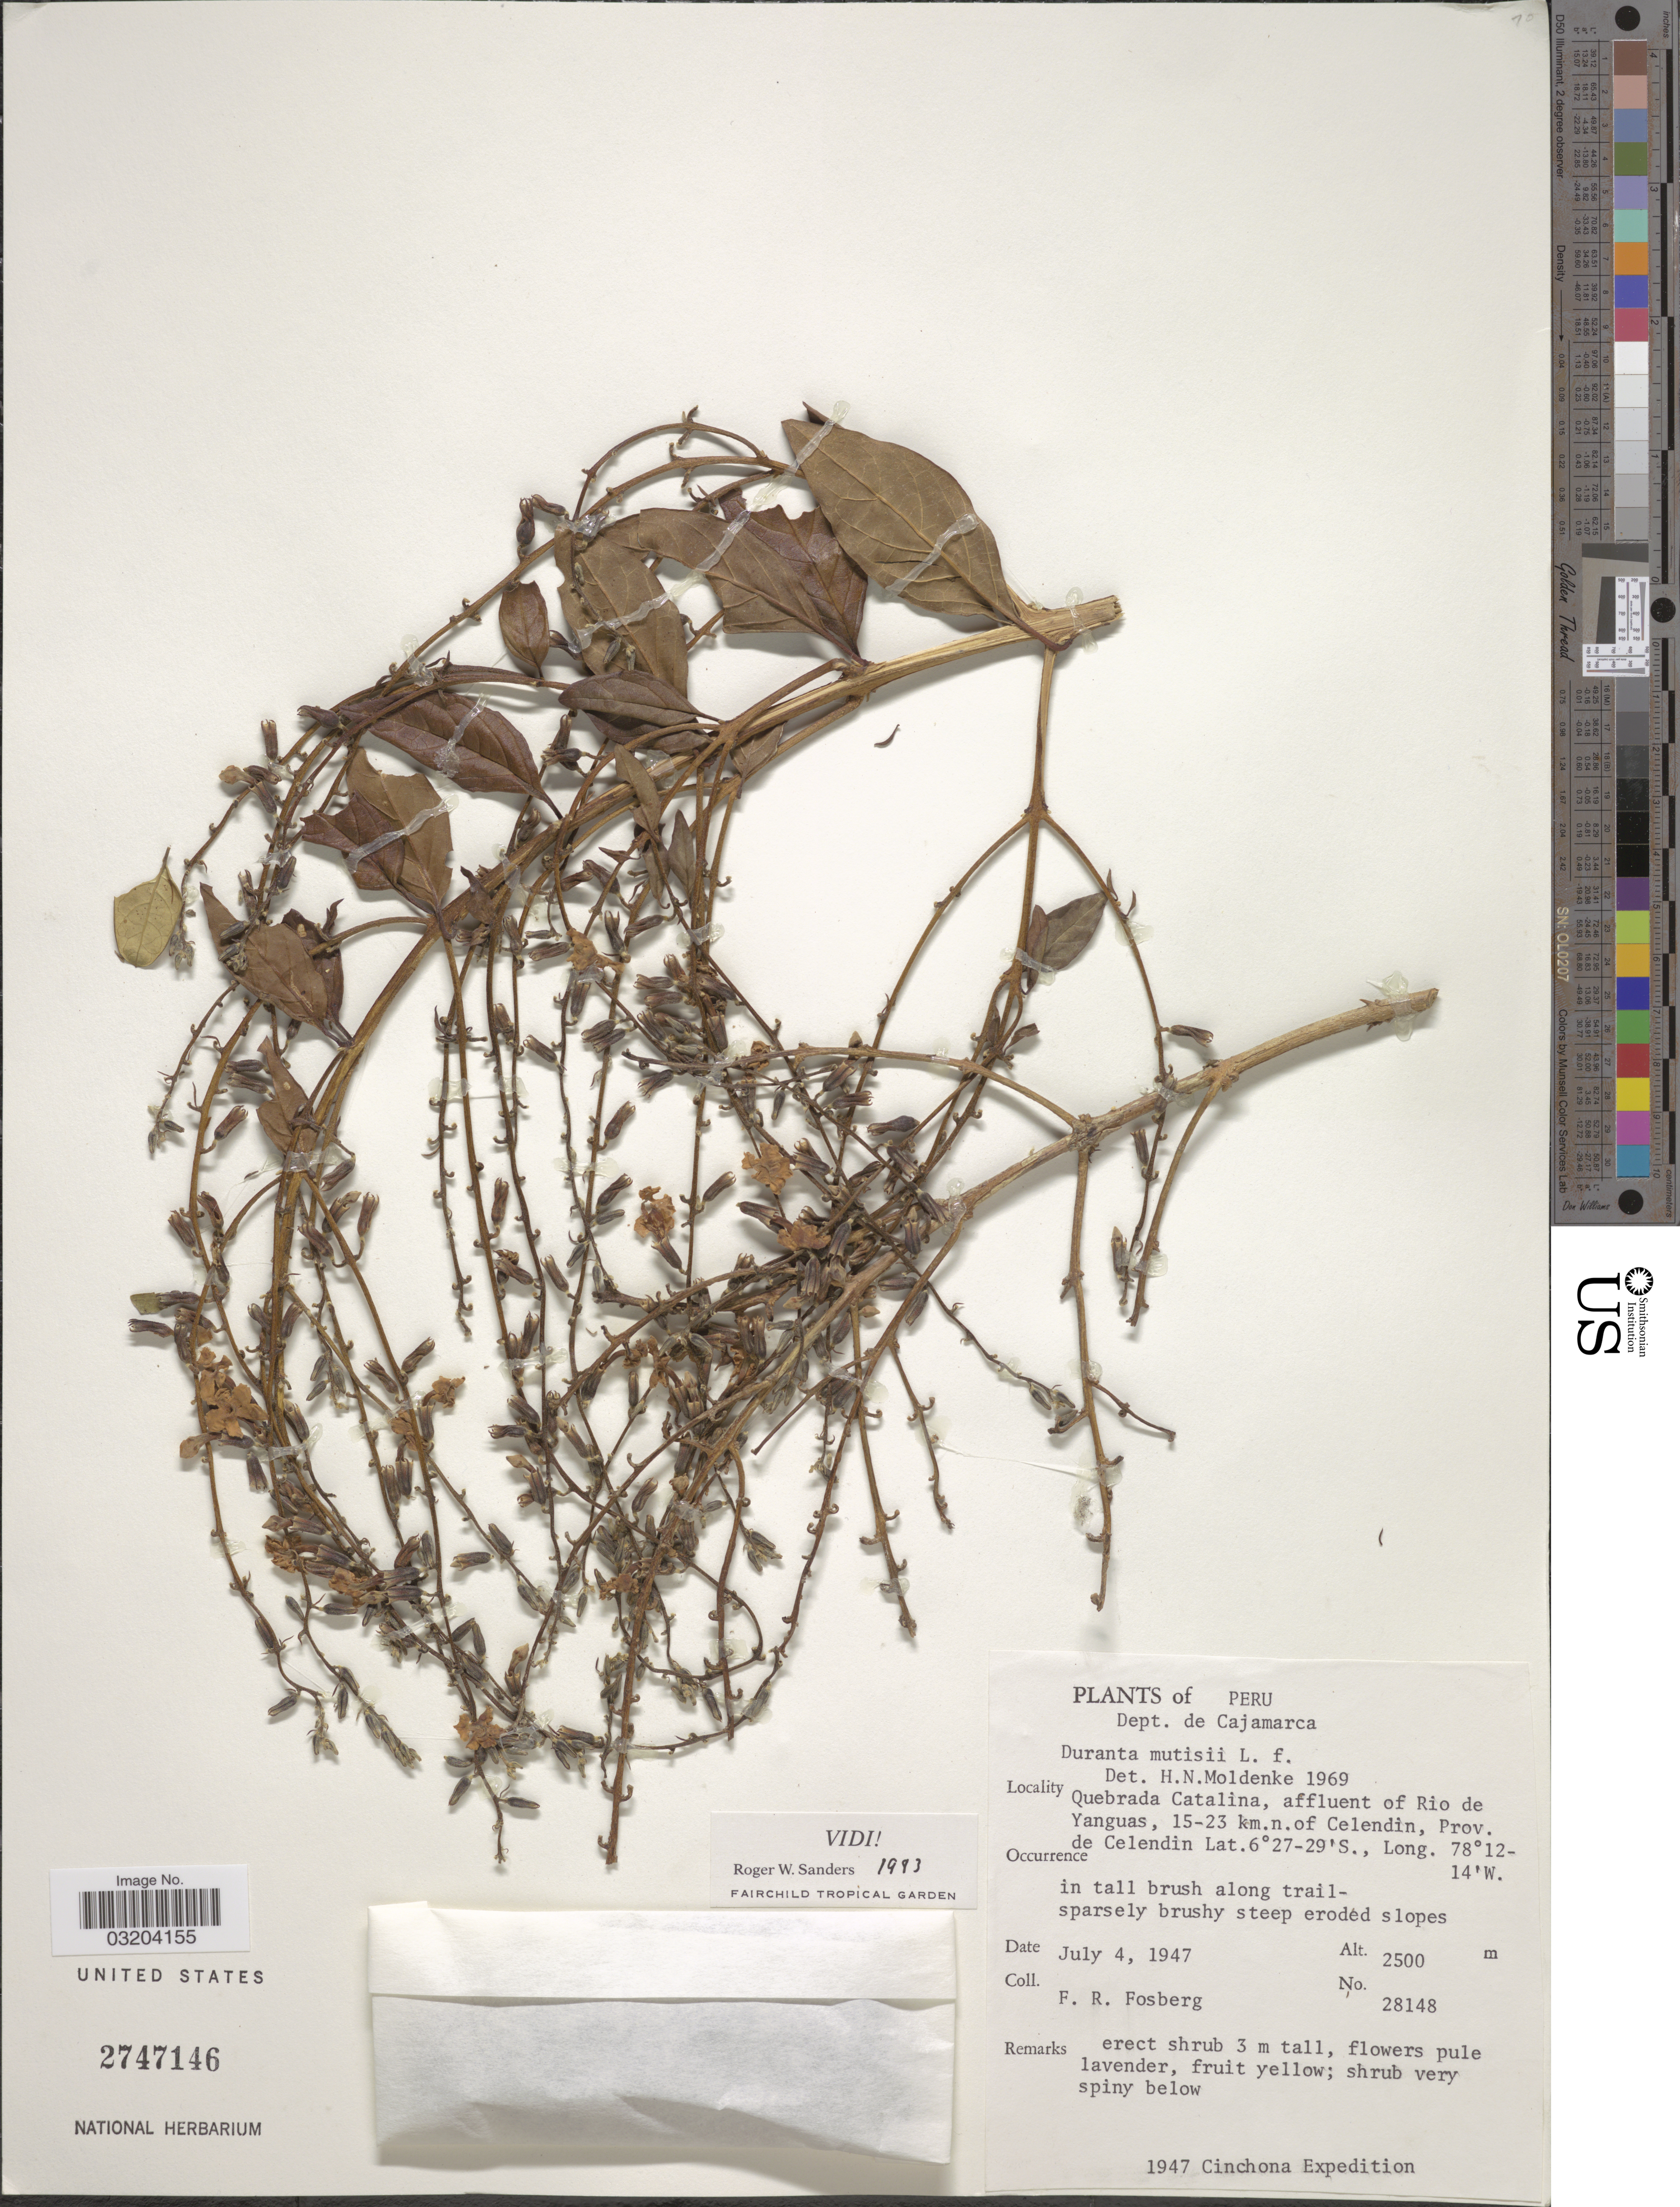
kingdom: Plantae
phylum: Tracheophyta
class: Magnoliopsida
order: Lamiales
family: Verbenaceae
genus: Duranta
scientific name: Duranta sp.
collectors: F. R. Fosberg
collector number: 28148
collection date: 1947-07-04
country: Peru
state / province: Cajamarca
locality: Dept. de Cajamarca. Quebrada Catalina, affluent of Rio de Yanguas, 15-23 km. n. of Celendin, Prov. de Celendin.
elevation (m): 2500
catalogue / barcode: US 2747146